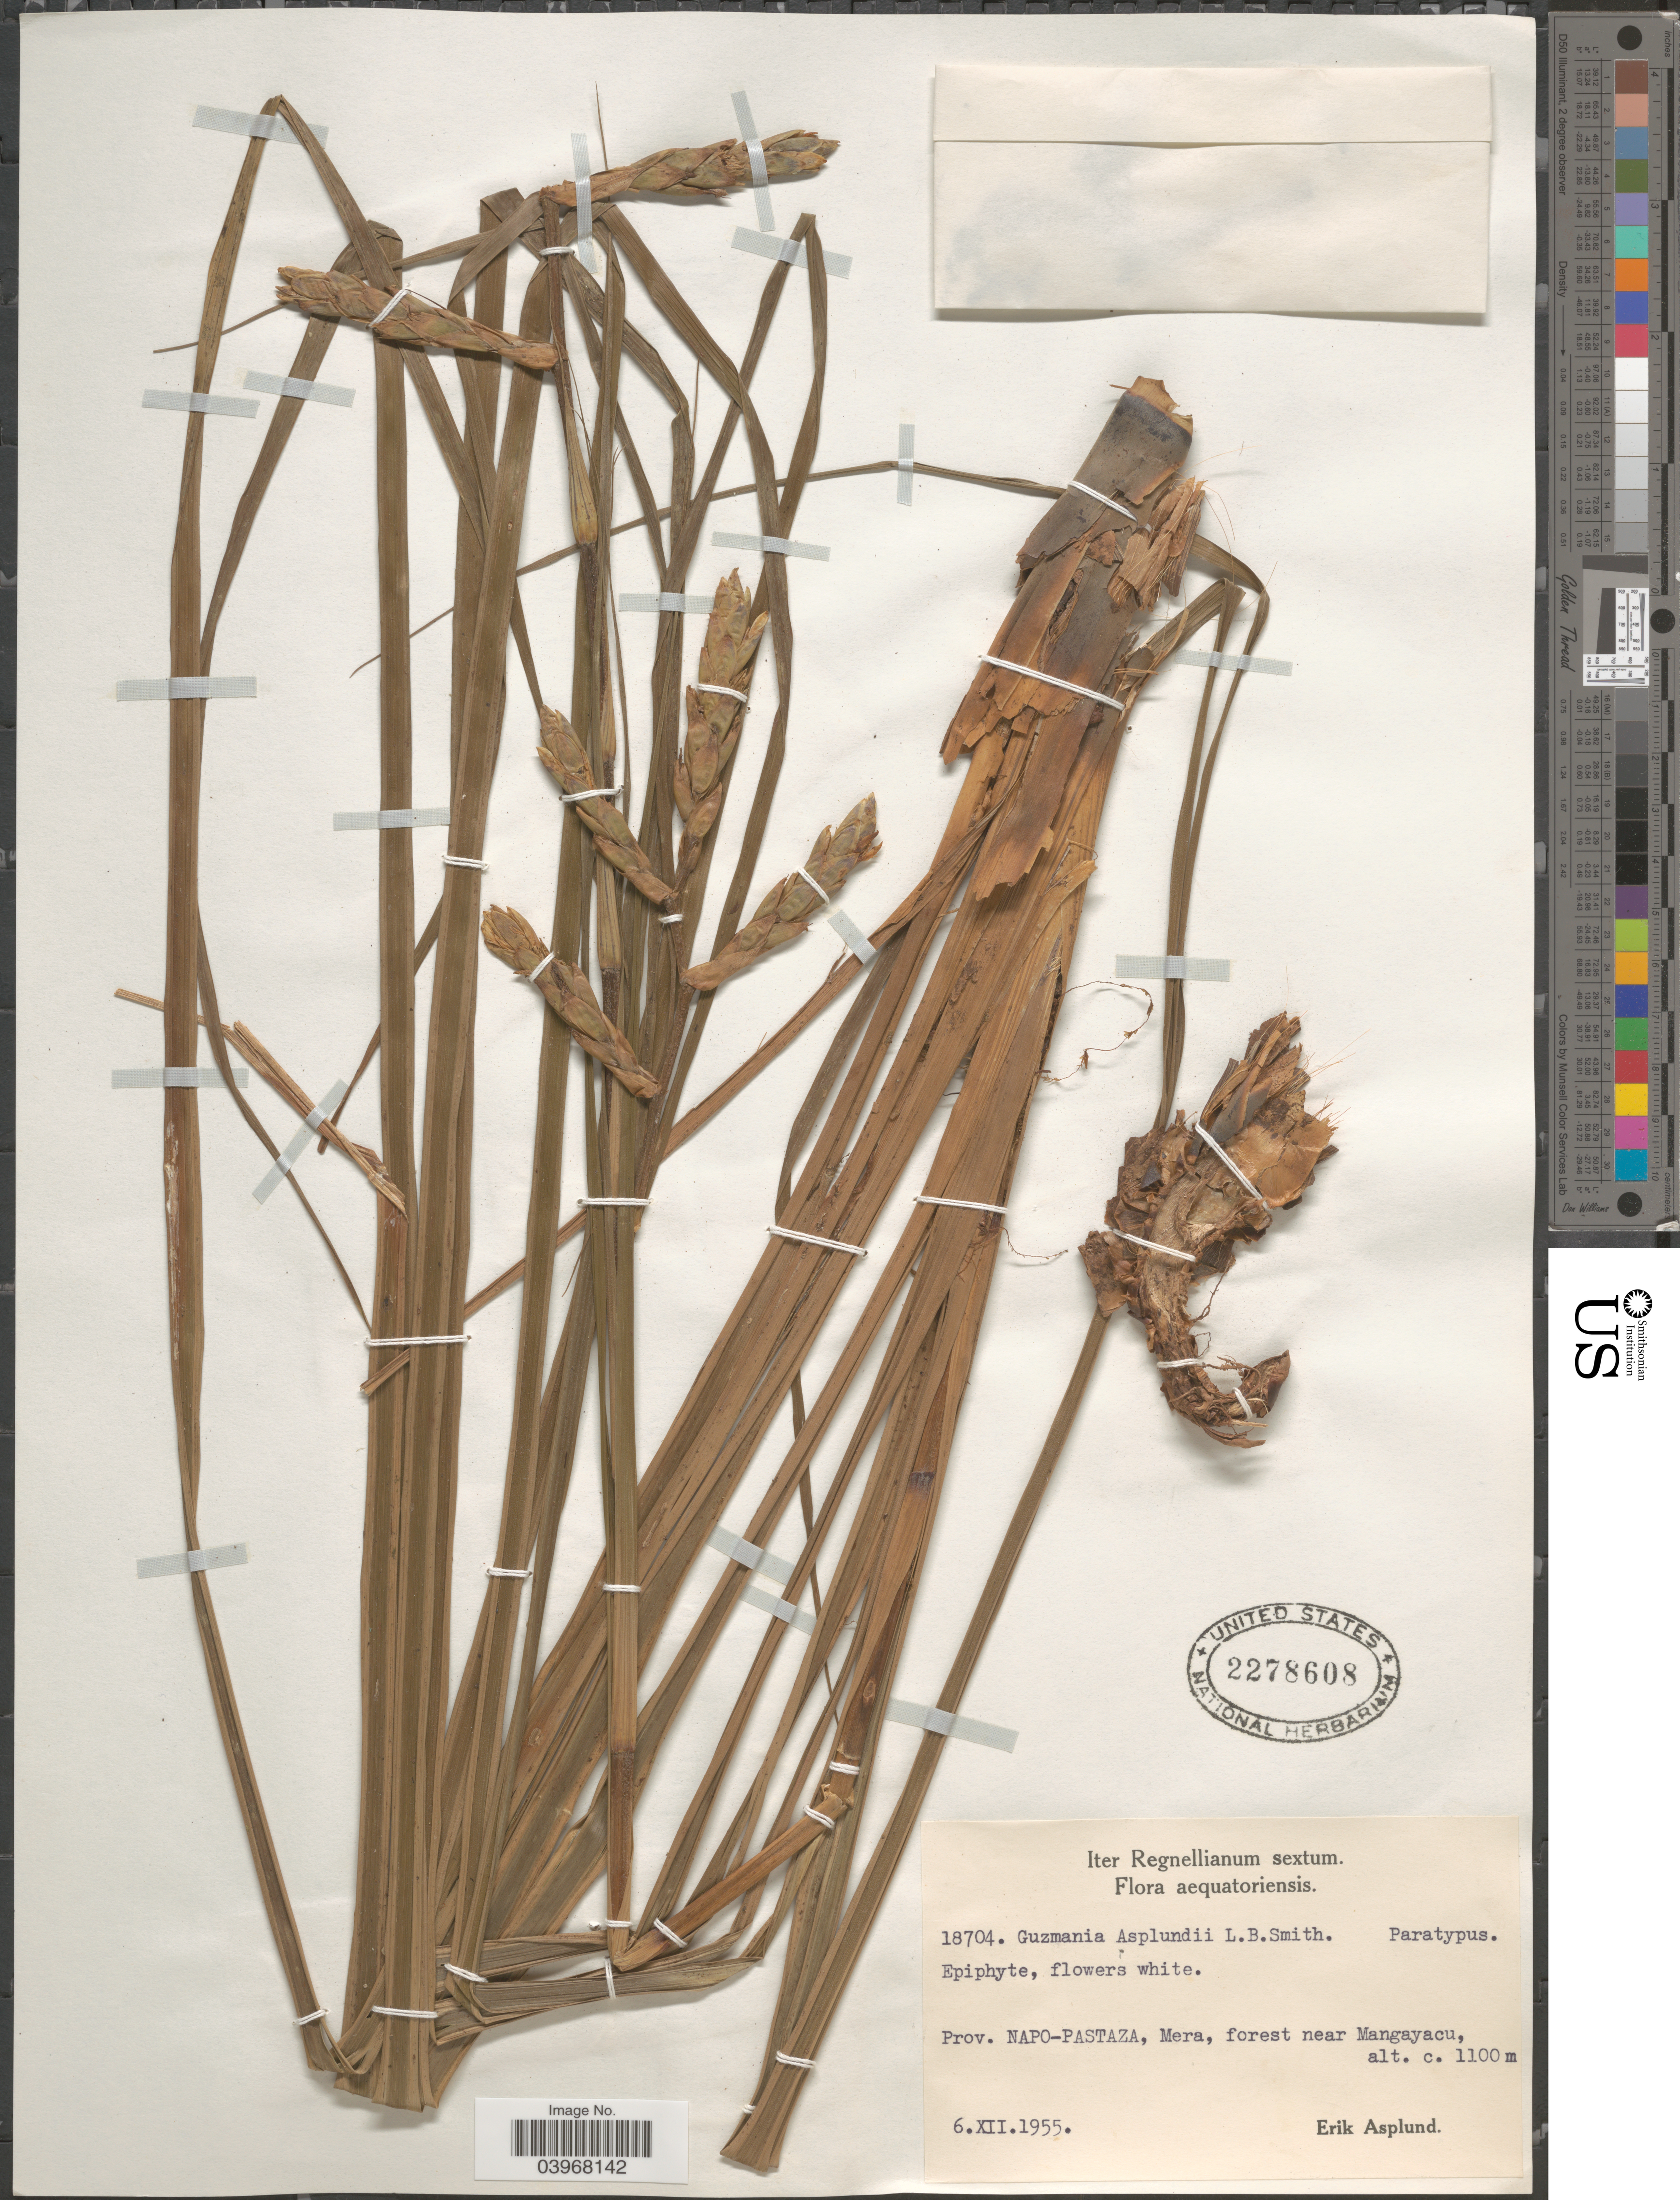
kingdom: Plantae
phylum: Tracheophyta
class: Liliopsida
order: Poales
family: Bromeliaceae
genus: Guzmania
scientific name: Guzmania asplundii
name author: L.B. Sm.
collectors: E. Asplund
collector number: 18704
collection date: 1955-12-06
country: Ecuador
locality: Prov. Napo-Pastaza, Mera, forest near Mangayacu.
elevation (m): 1100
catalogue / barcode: US 2278608